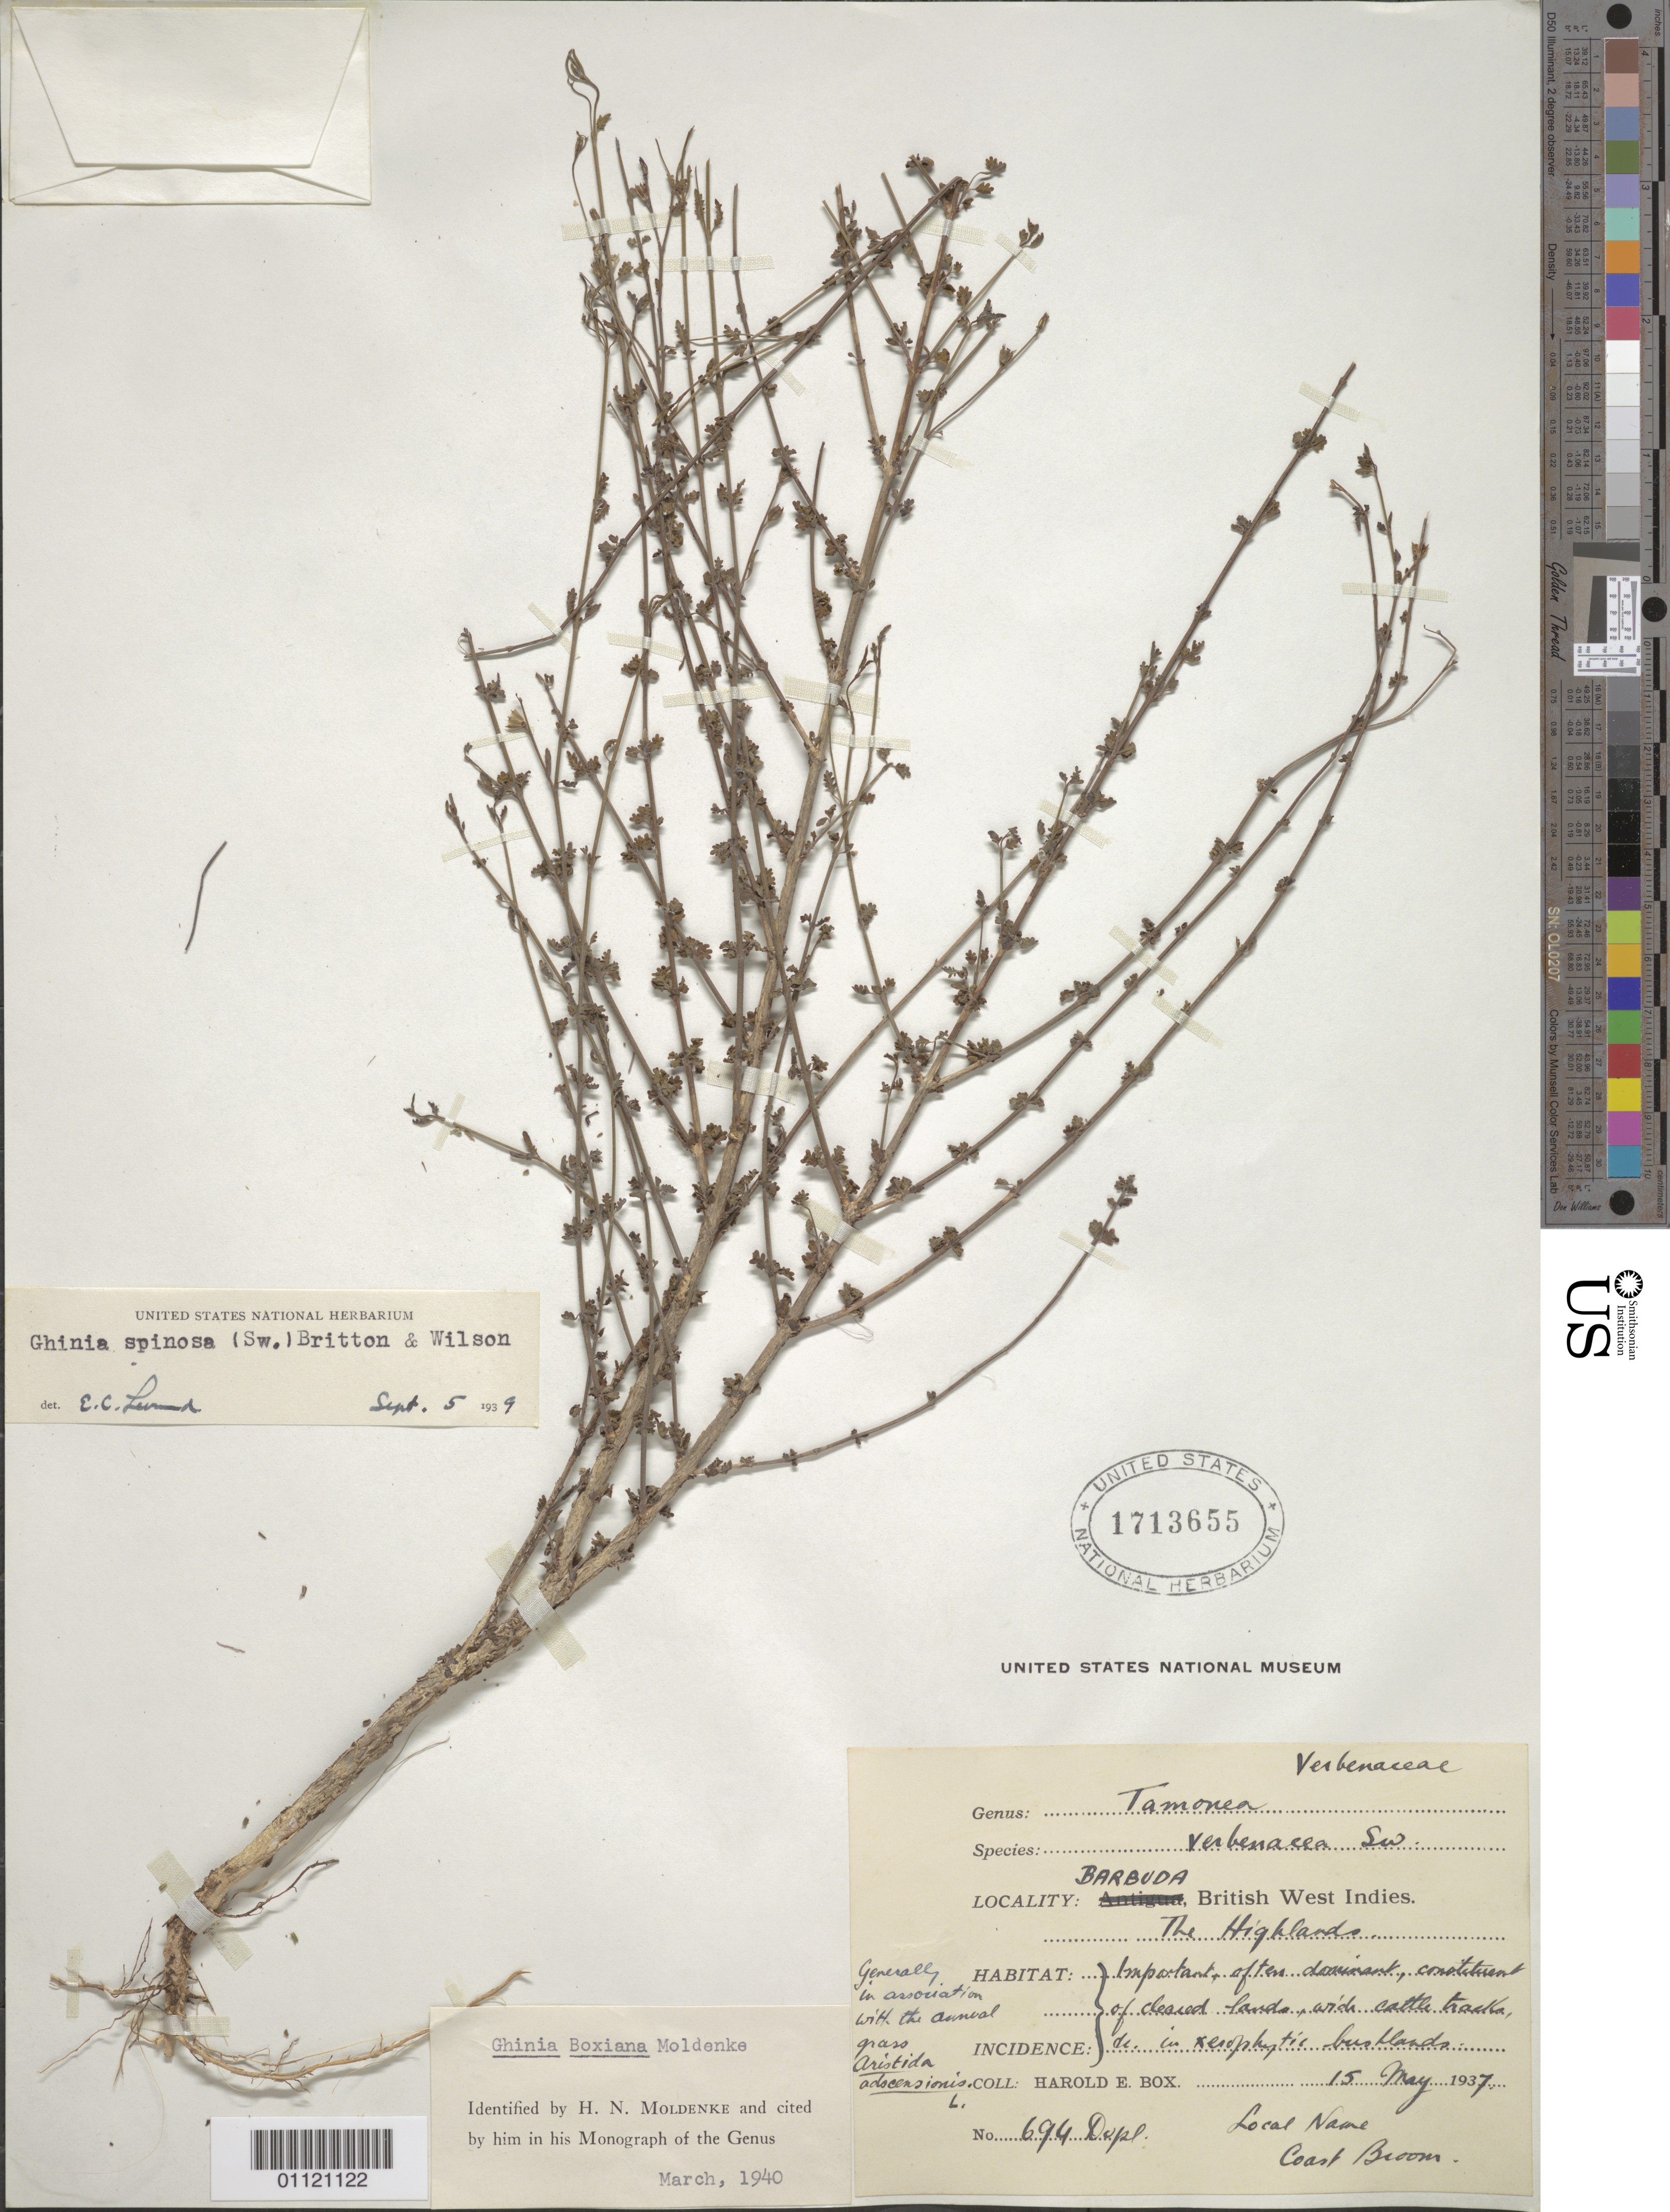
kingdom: Plantae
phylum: Tracheophyta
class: Magnoliopsida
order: Lamiales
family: Verbenaceae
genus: Tamonea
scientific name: Tamonea boxiana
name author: (Moldenke) R.A. Howard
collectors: H. E. Box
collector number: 694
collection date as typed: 15 May 1937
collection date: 1937-05-15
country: Antigua and Barbuda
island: Barbuda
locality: The Highlands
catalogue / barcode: US 1713655